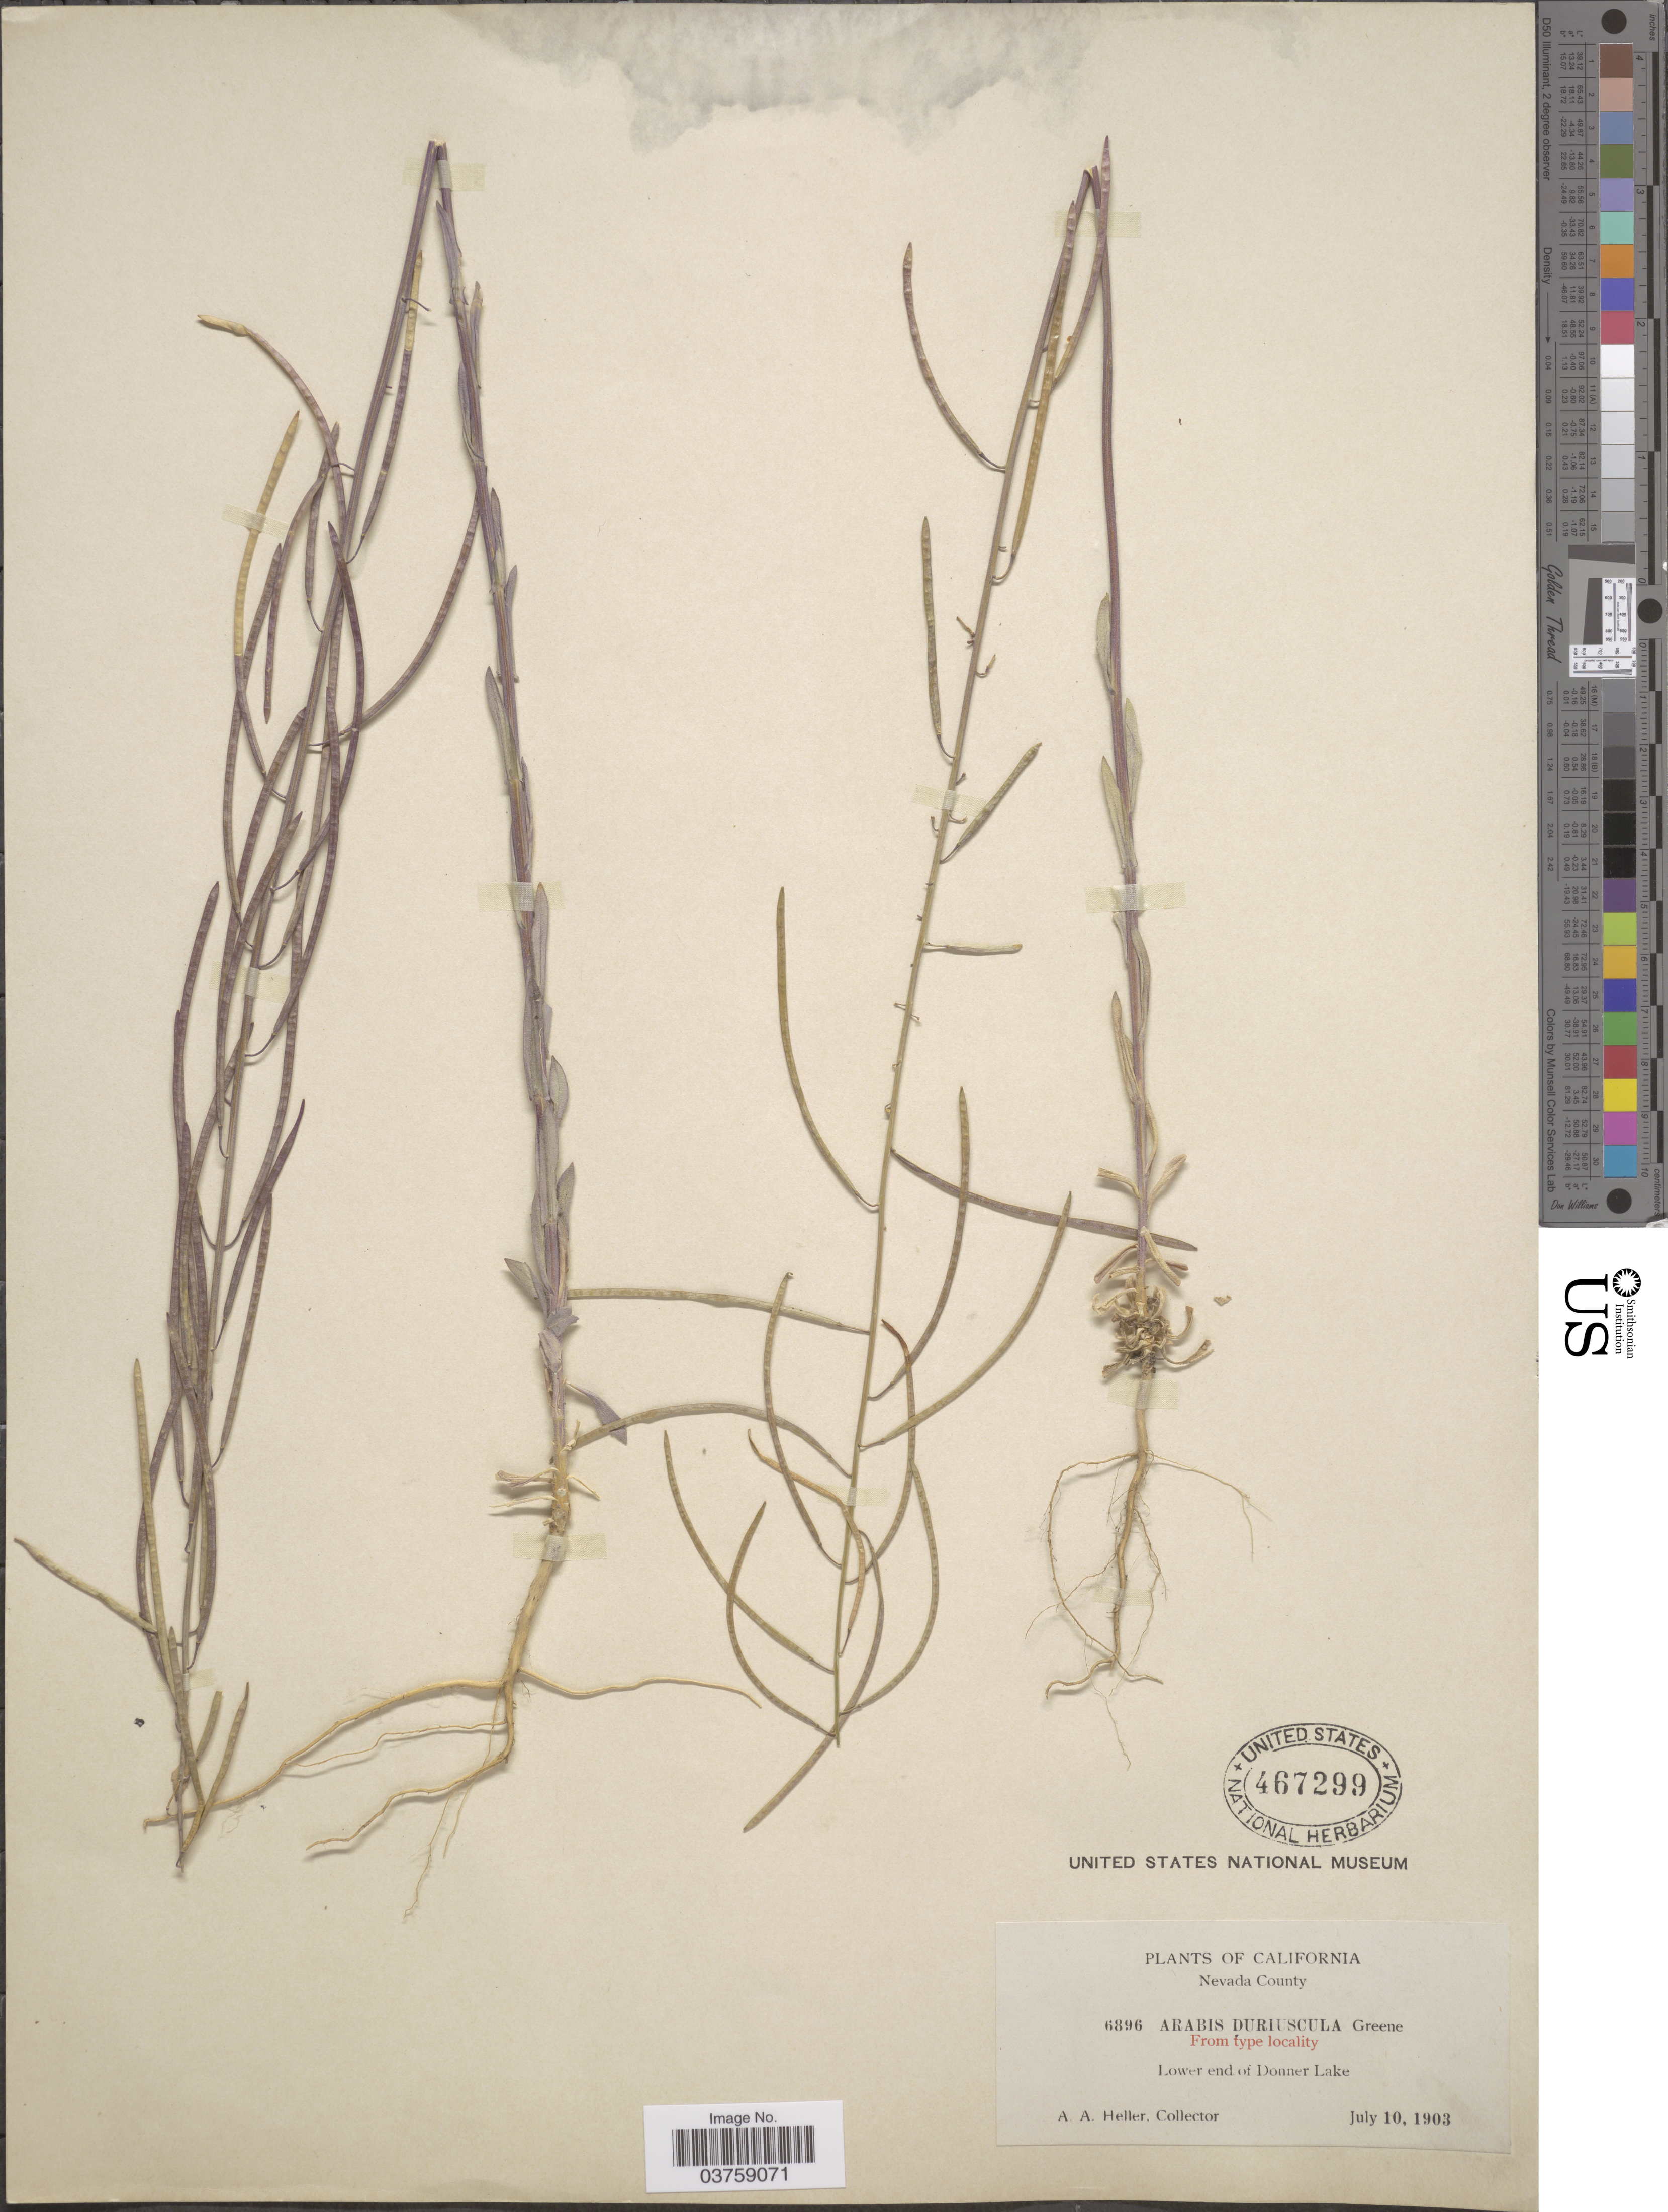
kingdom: Plantae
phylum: Tracheophyta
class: Magnoliopsida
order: Brassicales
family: Brassicaceae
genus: Arabis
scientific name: Arabis sparsiflora var. subvillosa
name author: (S. Watson) Rollins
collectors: A. A. Heller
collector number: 6896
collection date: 1903-07-10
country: United States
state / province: California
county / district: Nevada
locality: Nevada County. Lower end of Donner Lake.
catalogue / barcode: US 467299